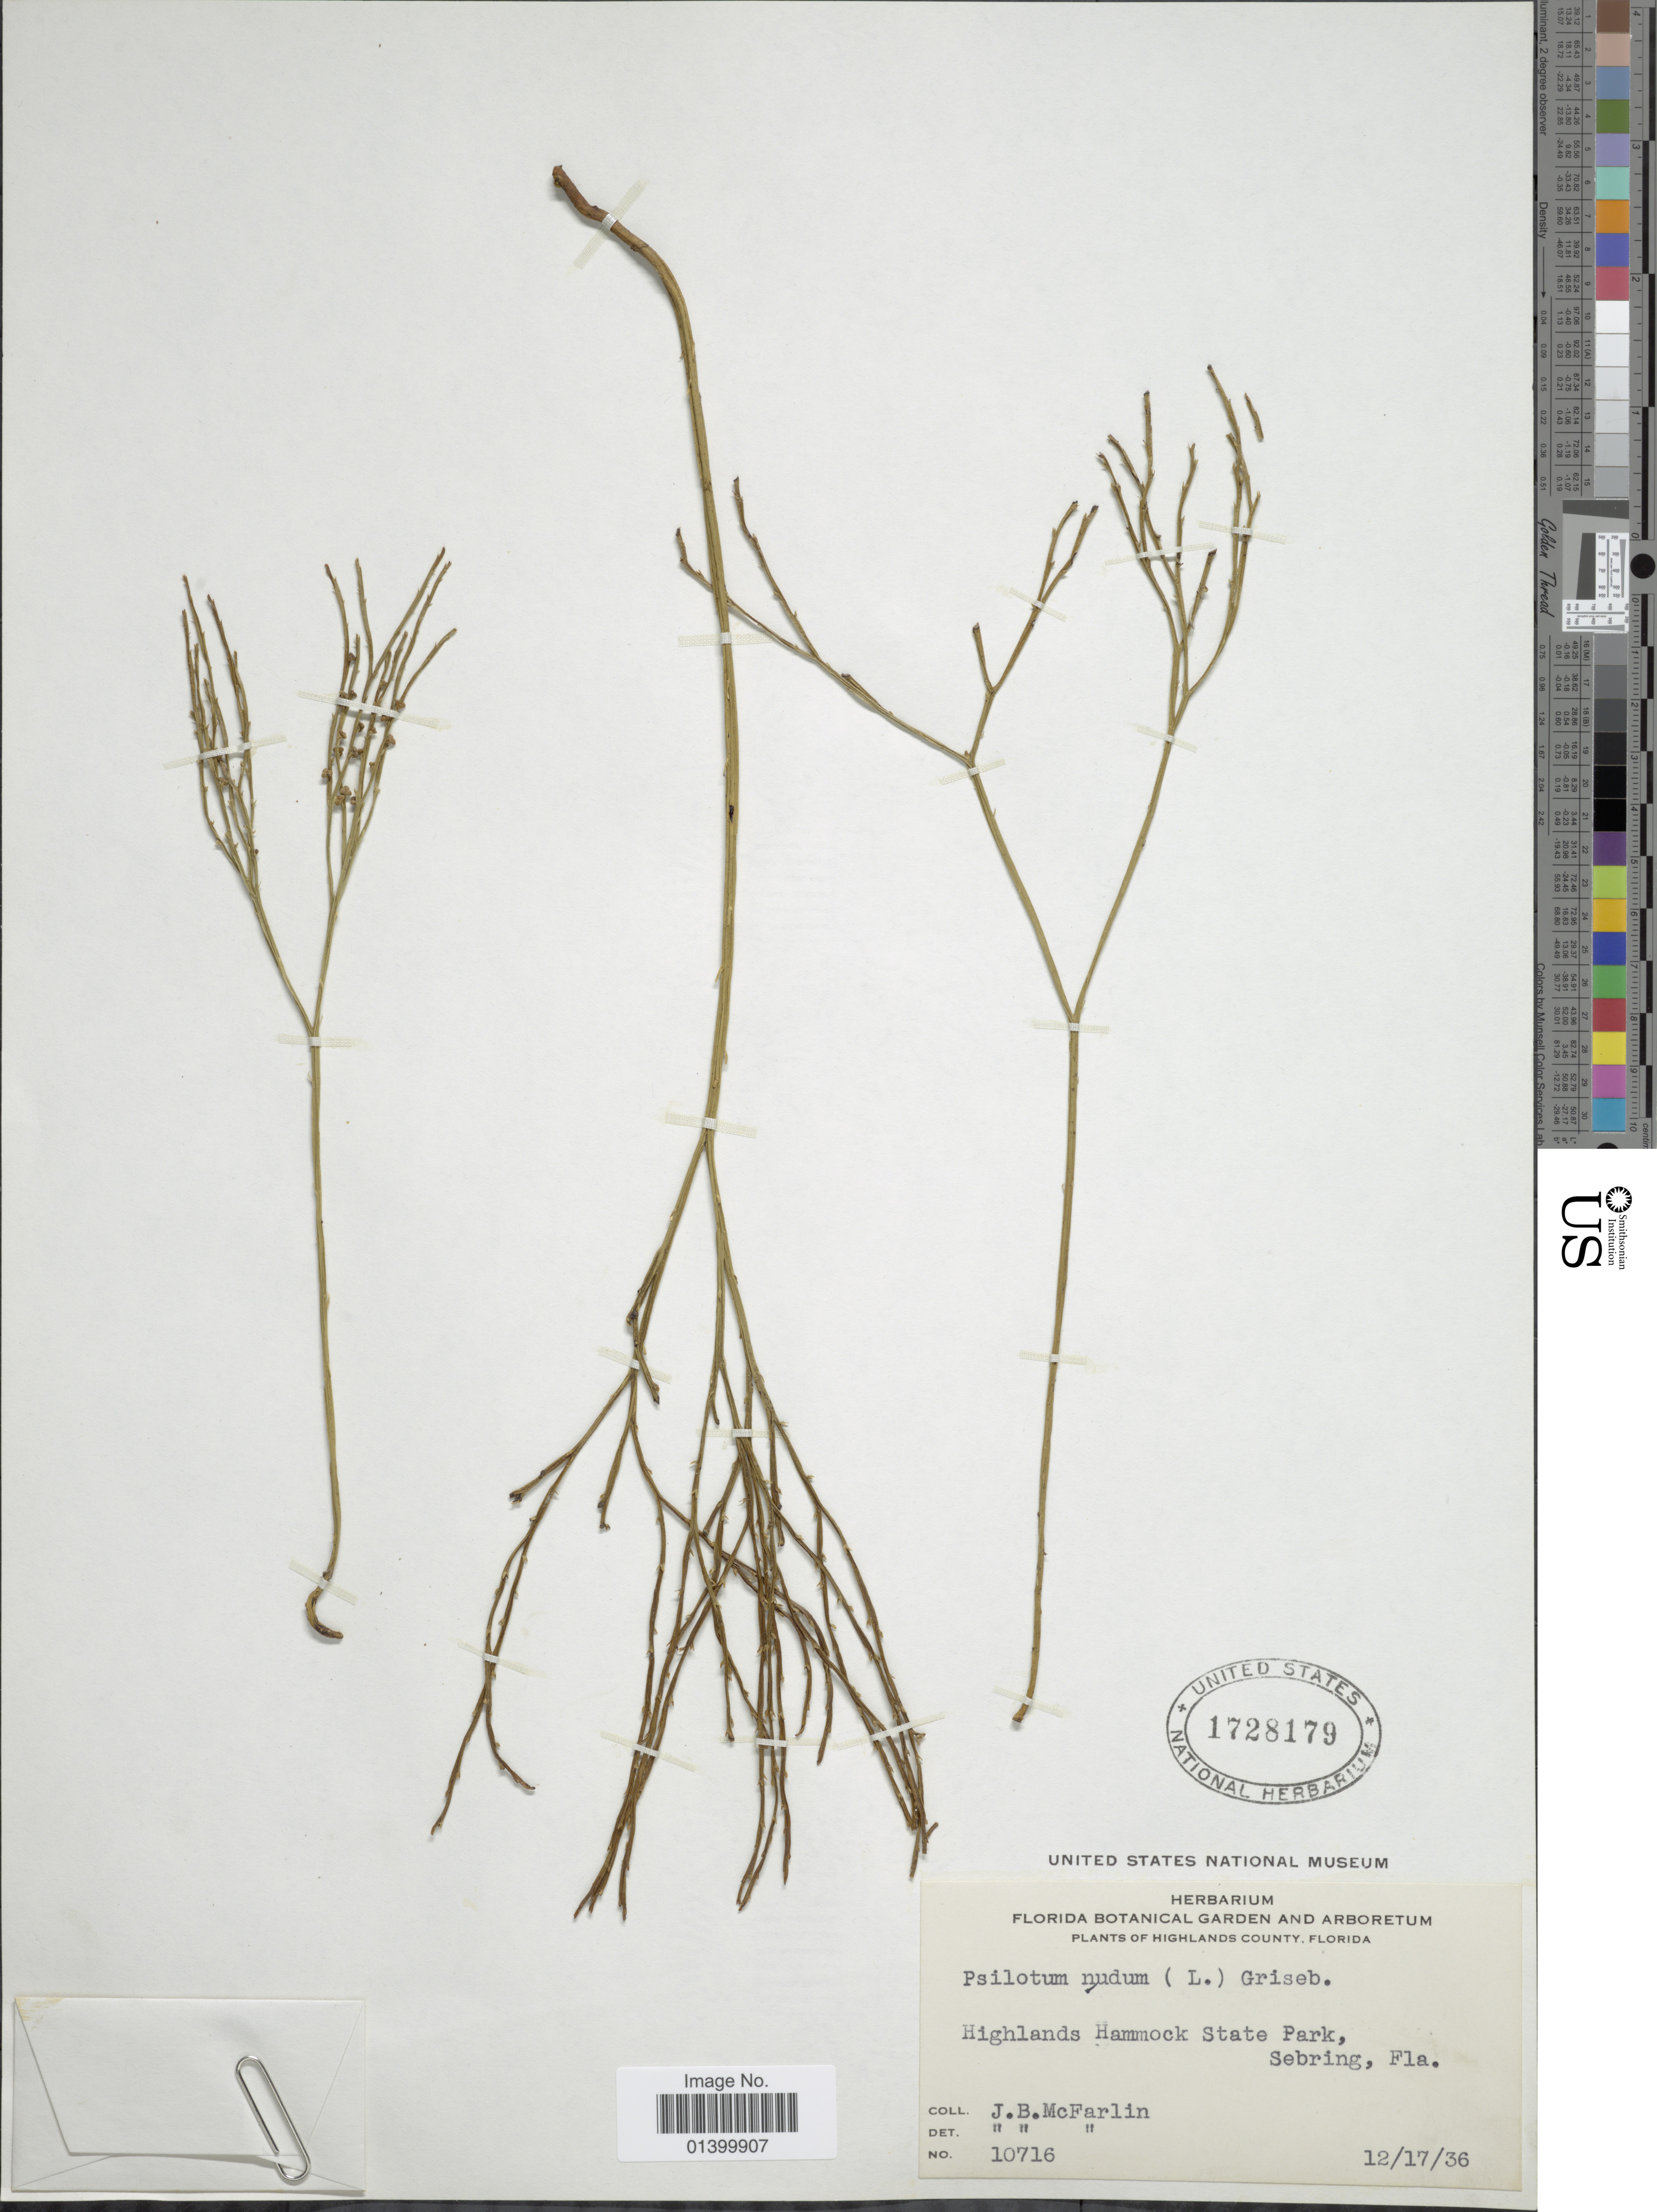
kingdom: Plantae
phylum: Tracheophyta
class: Polypodiopsida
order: Psilotales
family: Psilotaceae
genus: Psilotum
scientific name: Psilotum nudum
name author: (L.) P. Beauv.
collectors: J. McFarlin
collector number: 10716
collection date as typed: Transcribed d/m/y: 17/12/36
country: United States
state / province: Florida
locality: Highlands County. Highlands Hammock State Park, Sebring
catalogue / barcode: US 1728179